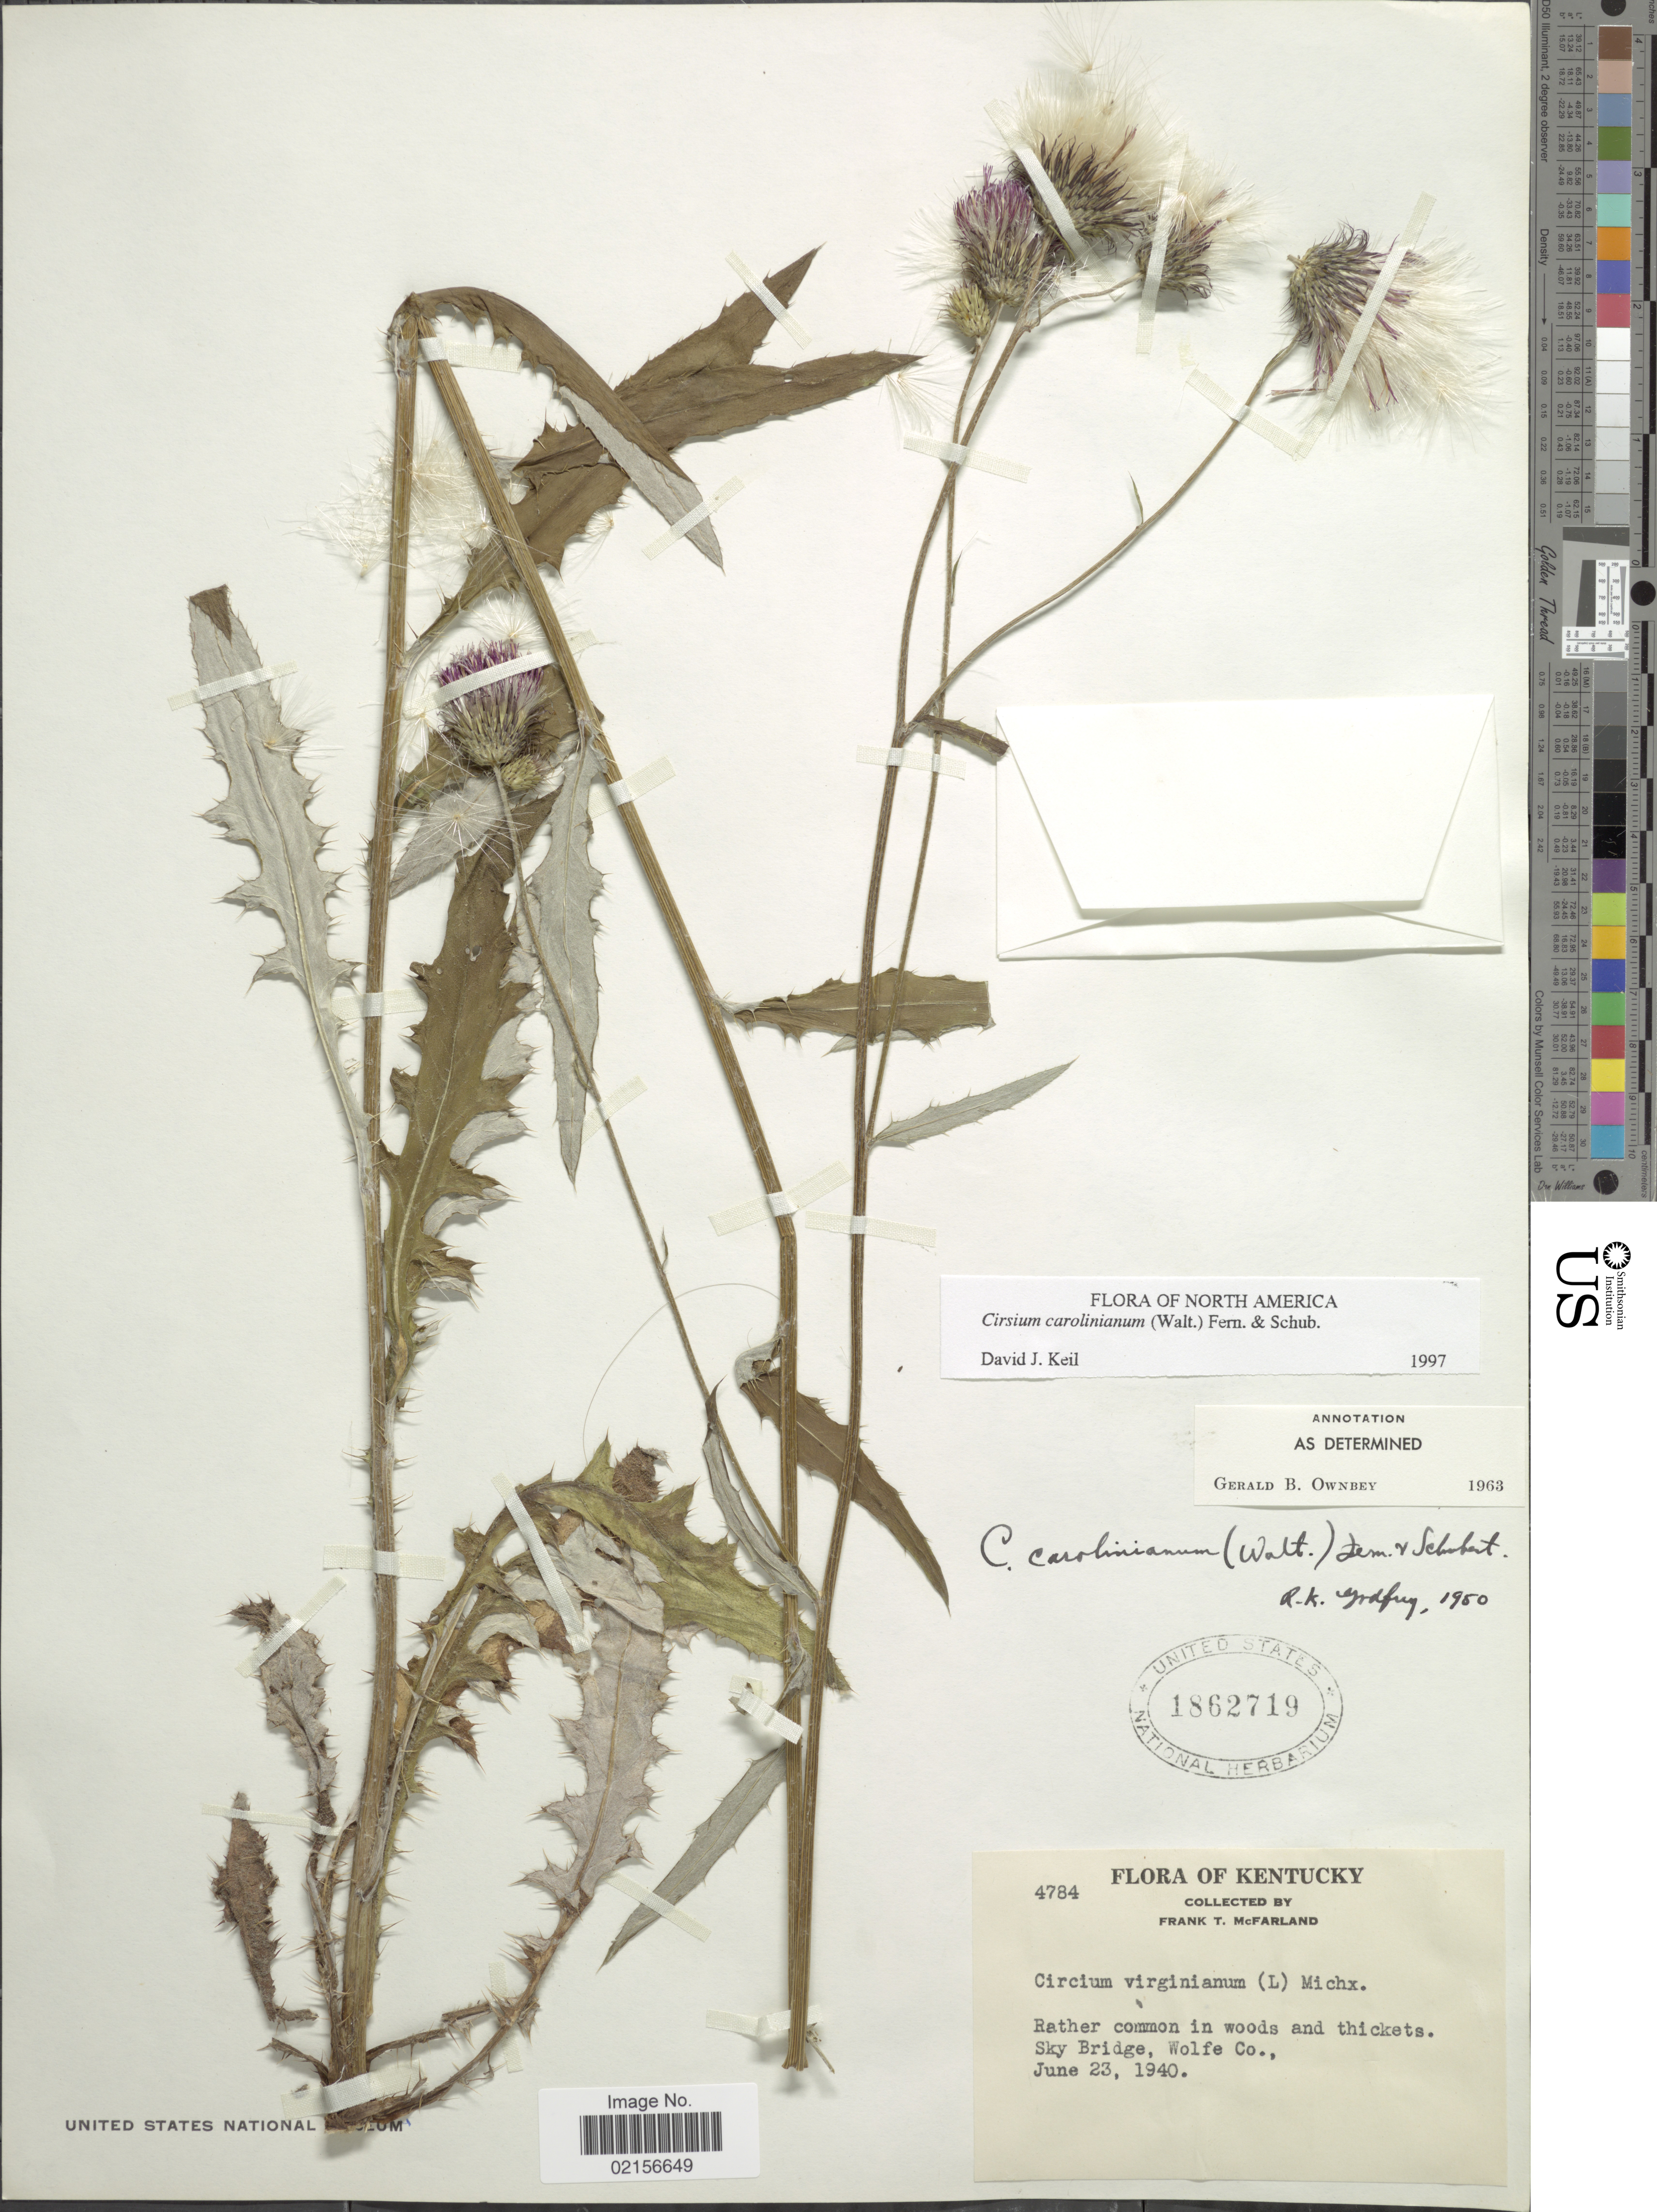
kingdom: Plantae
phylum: Tracheophyta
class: Magnoliopsida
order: Asterales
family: Asteraceae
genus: Cirsium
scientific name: Cirsium carolinianum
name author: (Walter) Fernald & Schub.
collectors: F. McFarland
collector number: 4784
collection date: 1940-06-23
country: United States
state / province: Kentucky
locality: Rather common in woods and thickets. Sky bridge, Wolfe Co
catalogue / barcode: US 1862719